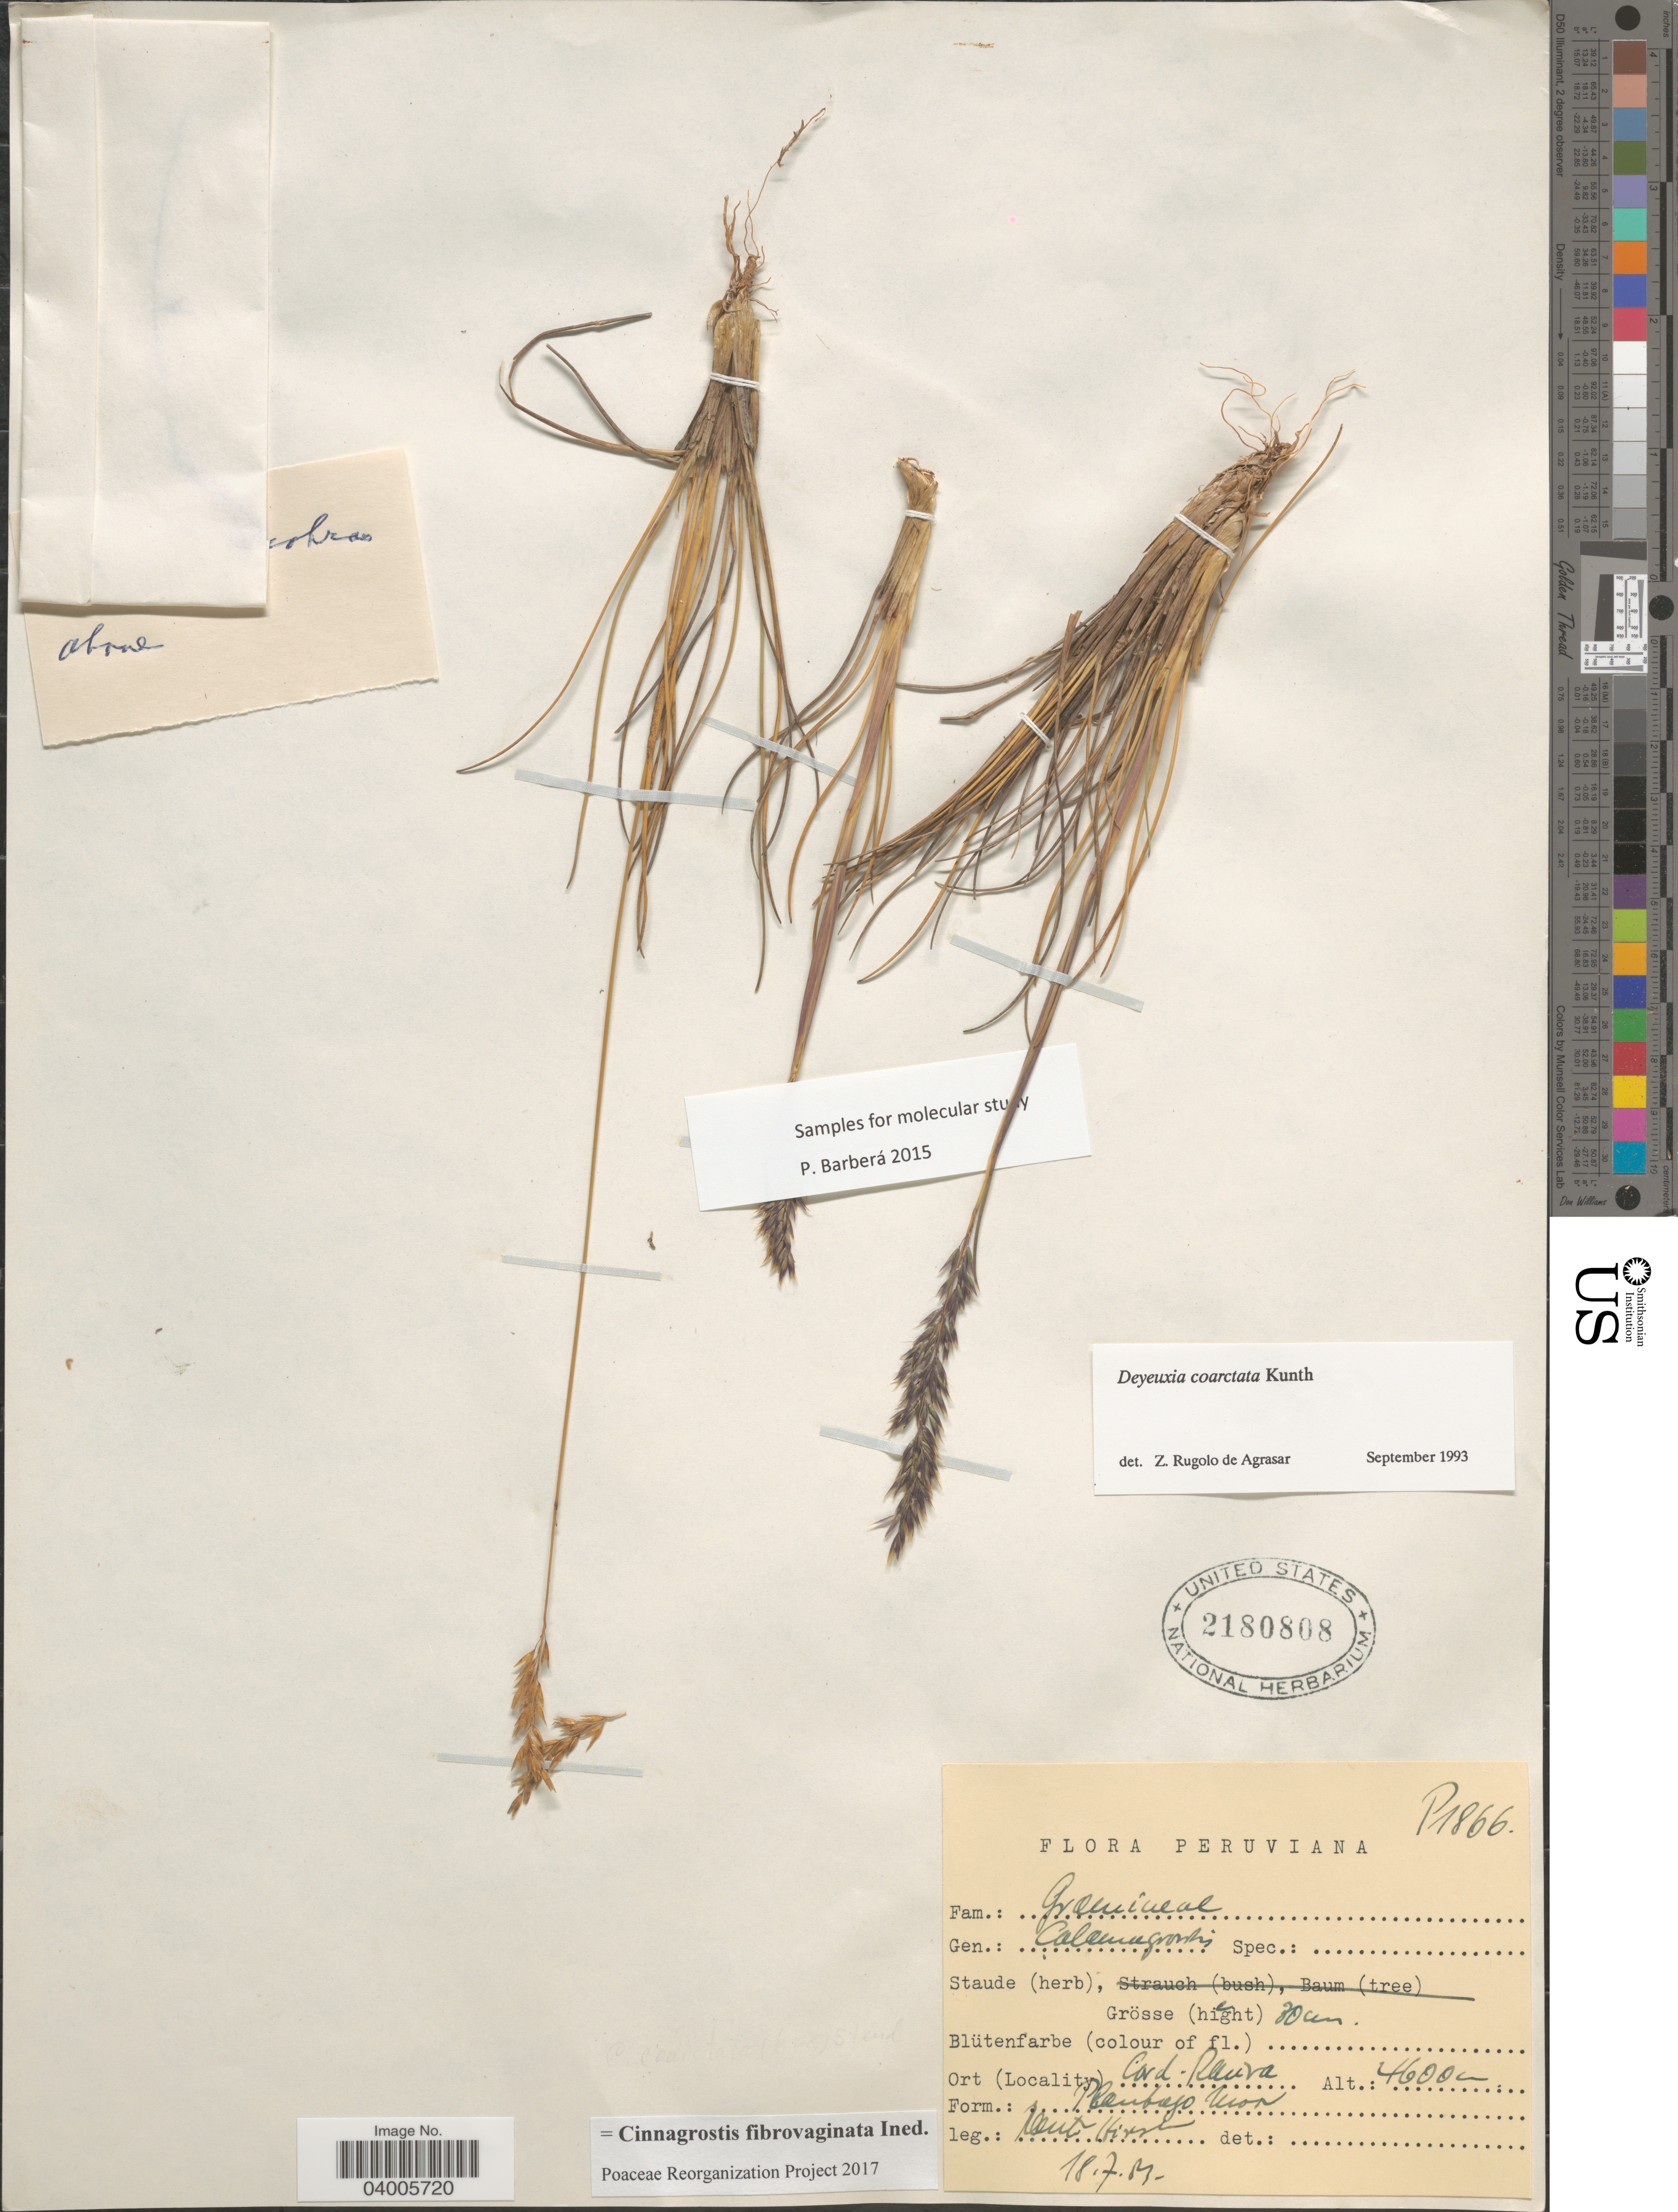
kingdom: Plantae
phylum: Tracheophyta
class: Liliopsida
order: Poales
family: Poaceae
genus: Cinnagrostis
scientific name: Cinnagrostis coarctata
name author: (Kunth) P.M. Peterson et al.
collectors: W. Rauh & G. Hirsch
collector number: P1866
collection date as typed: Transcribed d/m/y: 18/7/83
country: Peru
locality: Cord- Recuva.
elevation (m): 4600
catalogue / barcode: US 2180808